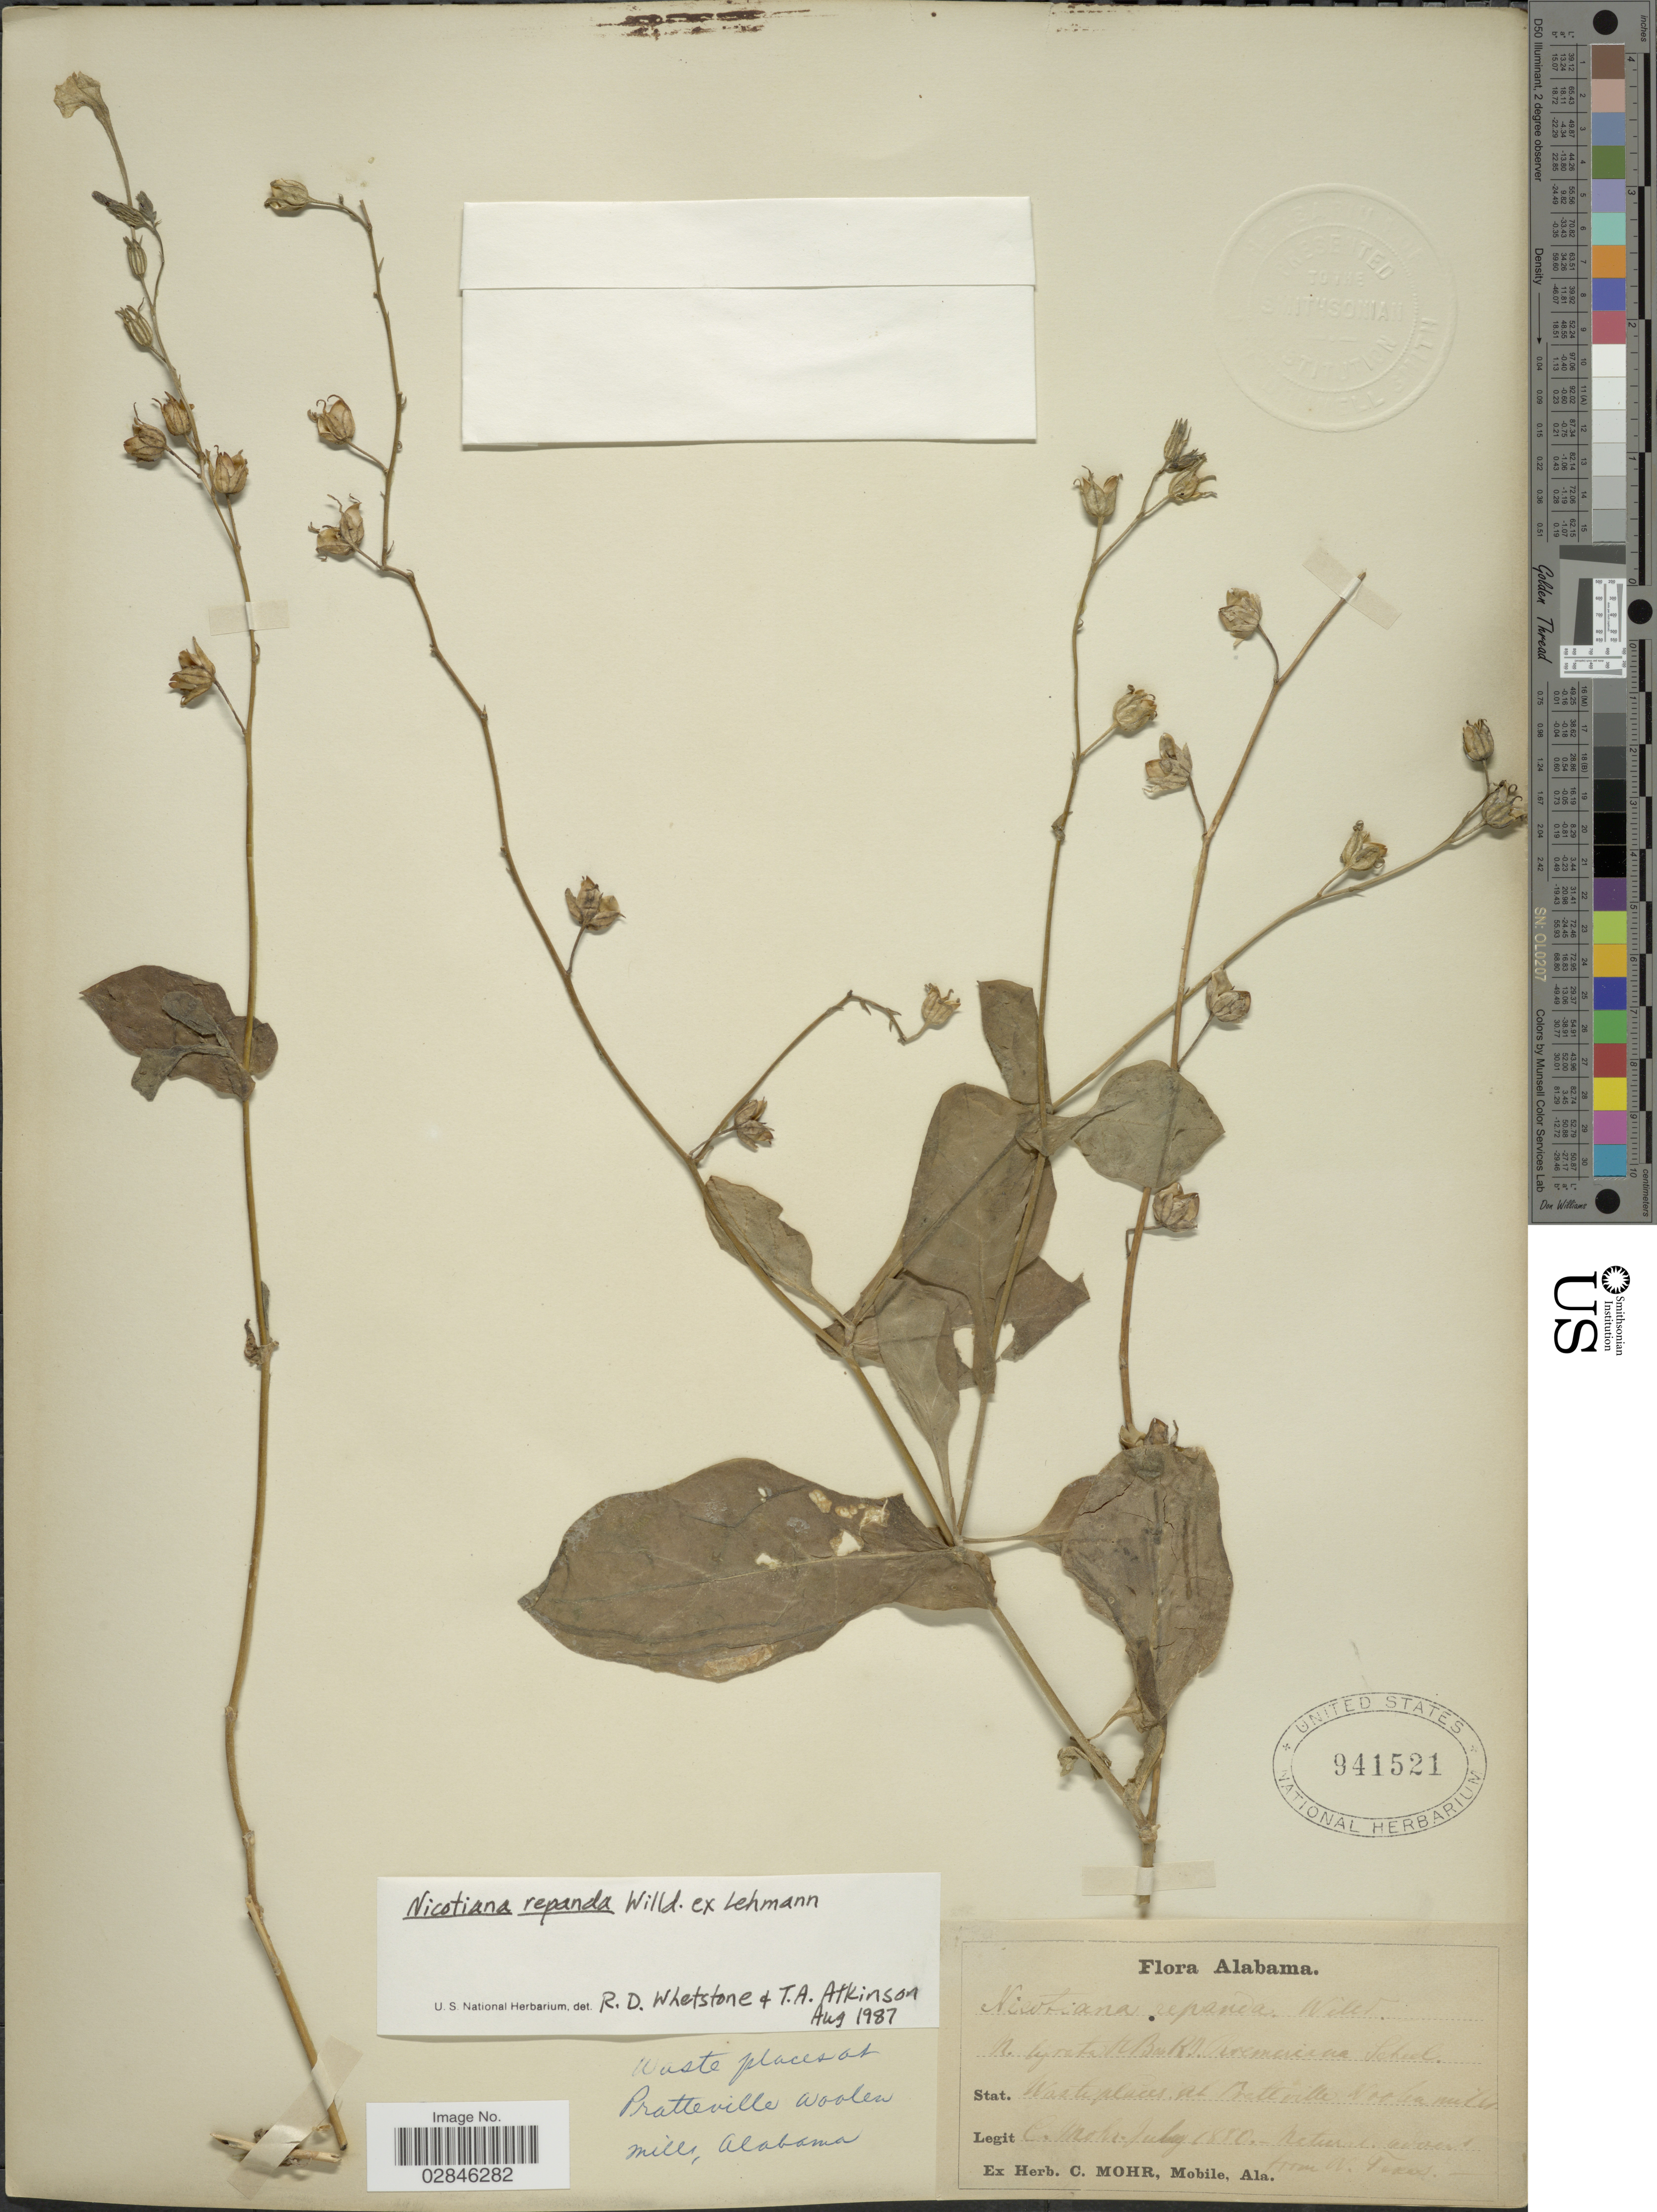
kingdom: Plantae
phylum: Tracheophyta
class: Magnoliopsida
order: Solanales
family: Solanaceae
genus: Nicotiana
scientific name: Nicotiana repanda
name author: Willd. ex Lehm.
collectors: C. T. Mohr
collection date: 1880-07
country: United States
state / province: Alabama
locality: Prattville Woolen Mills.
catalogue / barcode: US 941521